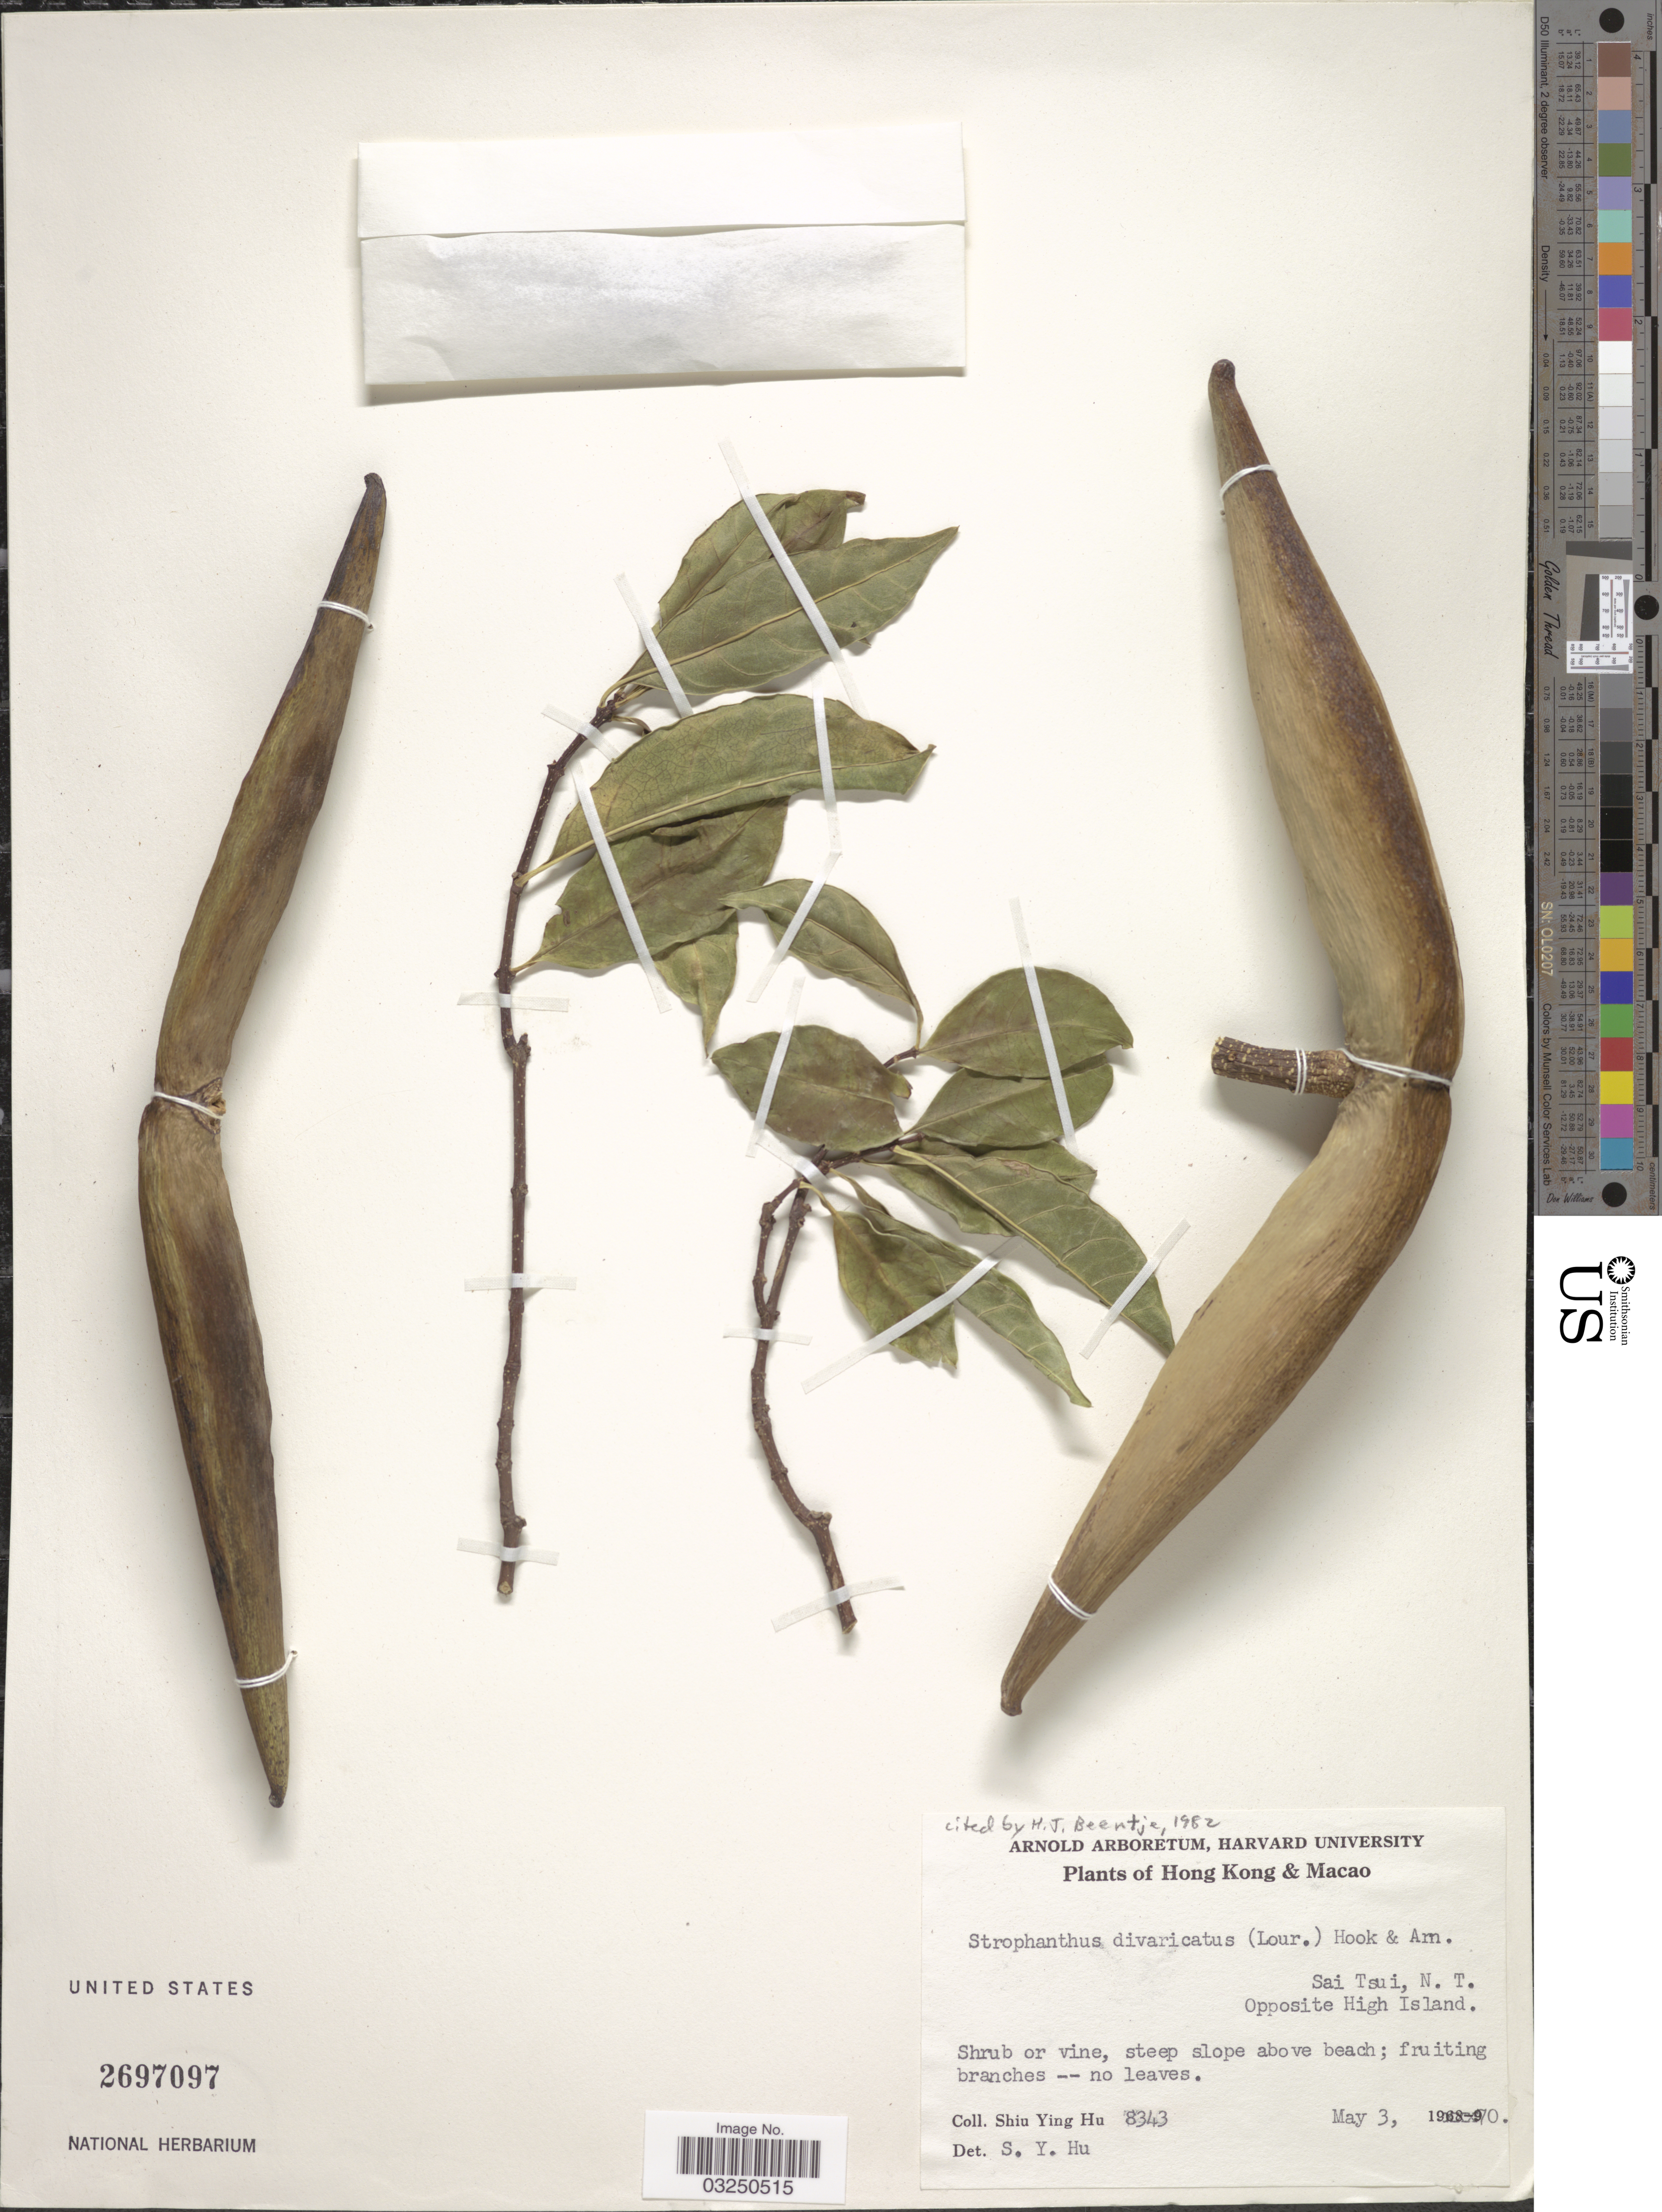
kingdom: Plantae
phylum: Tracheophyta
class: Magnoliopsida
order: Gentianales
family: Apocynaceae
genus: Strophanthus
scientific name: Strophanthus divaricatus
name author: (Lour.) Hook. & Arn.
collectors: S. Y. Hu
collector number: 8343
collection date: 1970-05-03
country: China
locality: Hong Kong & Macao. Sai Tsui, N. T. Opposite High Island.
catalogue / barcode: US 2697097